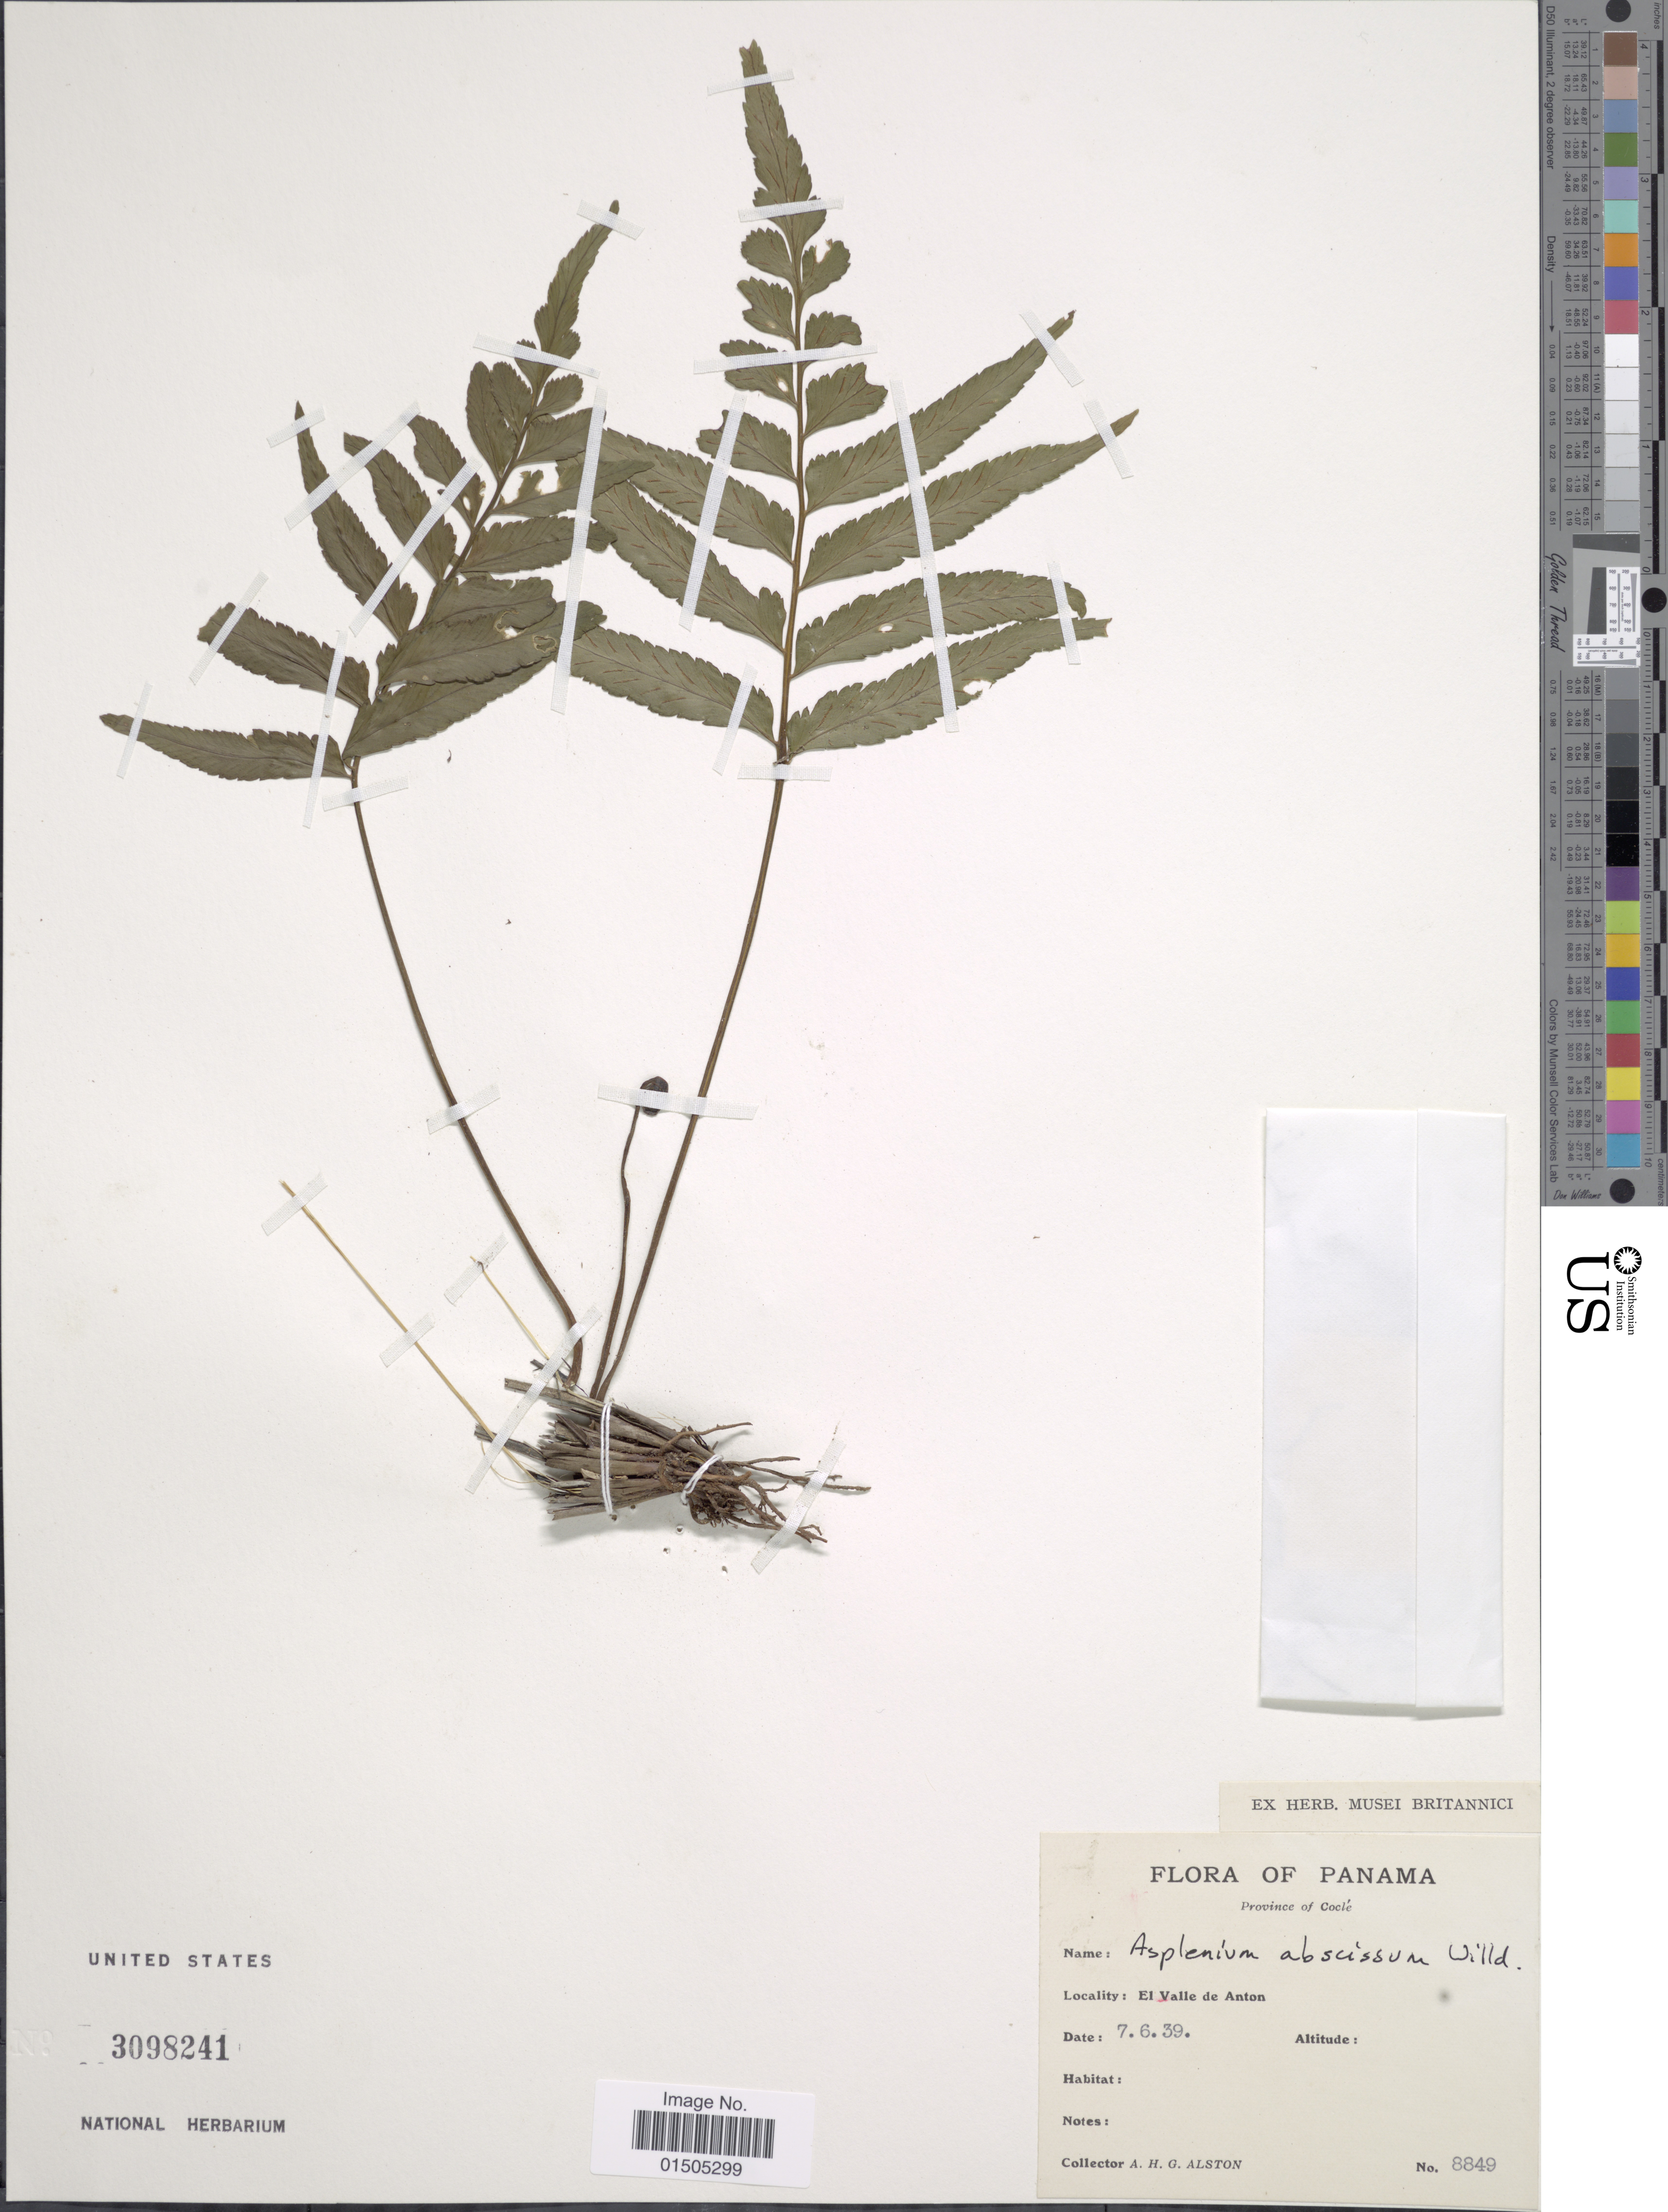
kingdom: Plantae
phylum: Tracheophyta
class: Polypodiopsida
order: Polypodiales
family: Aspleniaceae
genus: Asplenium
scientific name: Asplenium abscissum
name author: Willd.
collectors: A. H. Alston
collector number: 8849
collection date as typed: Transcribed d/m/y: 7/6/39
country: Panama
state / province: Coclé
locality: Panama. El Valle de Anton.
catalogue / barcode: US 3098241